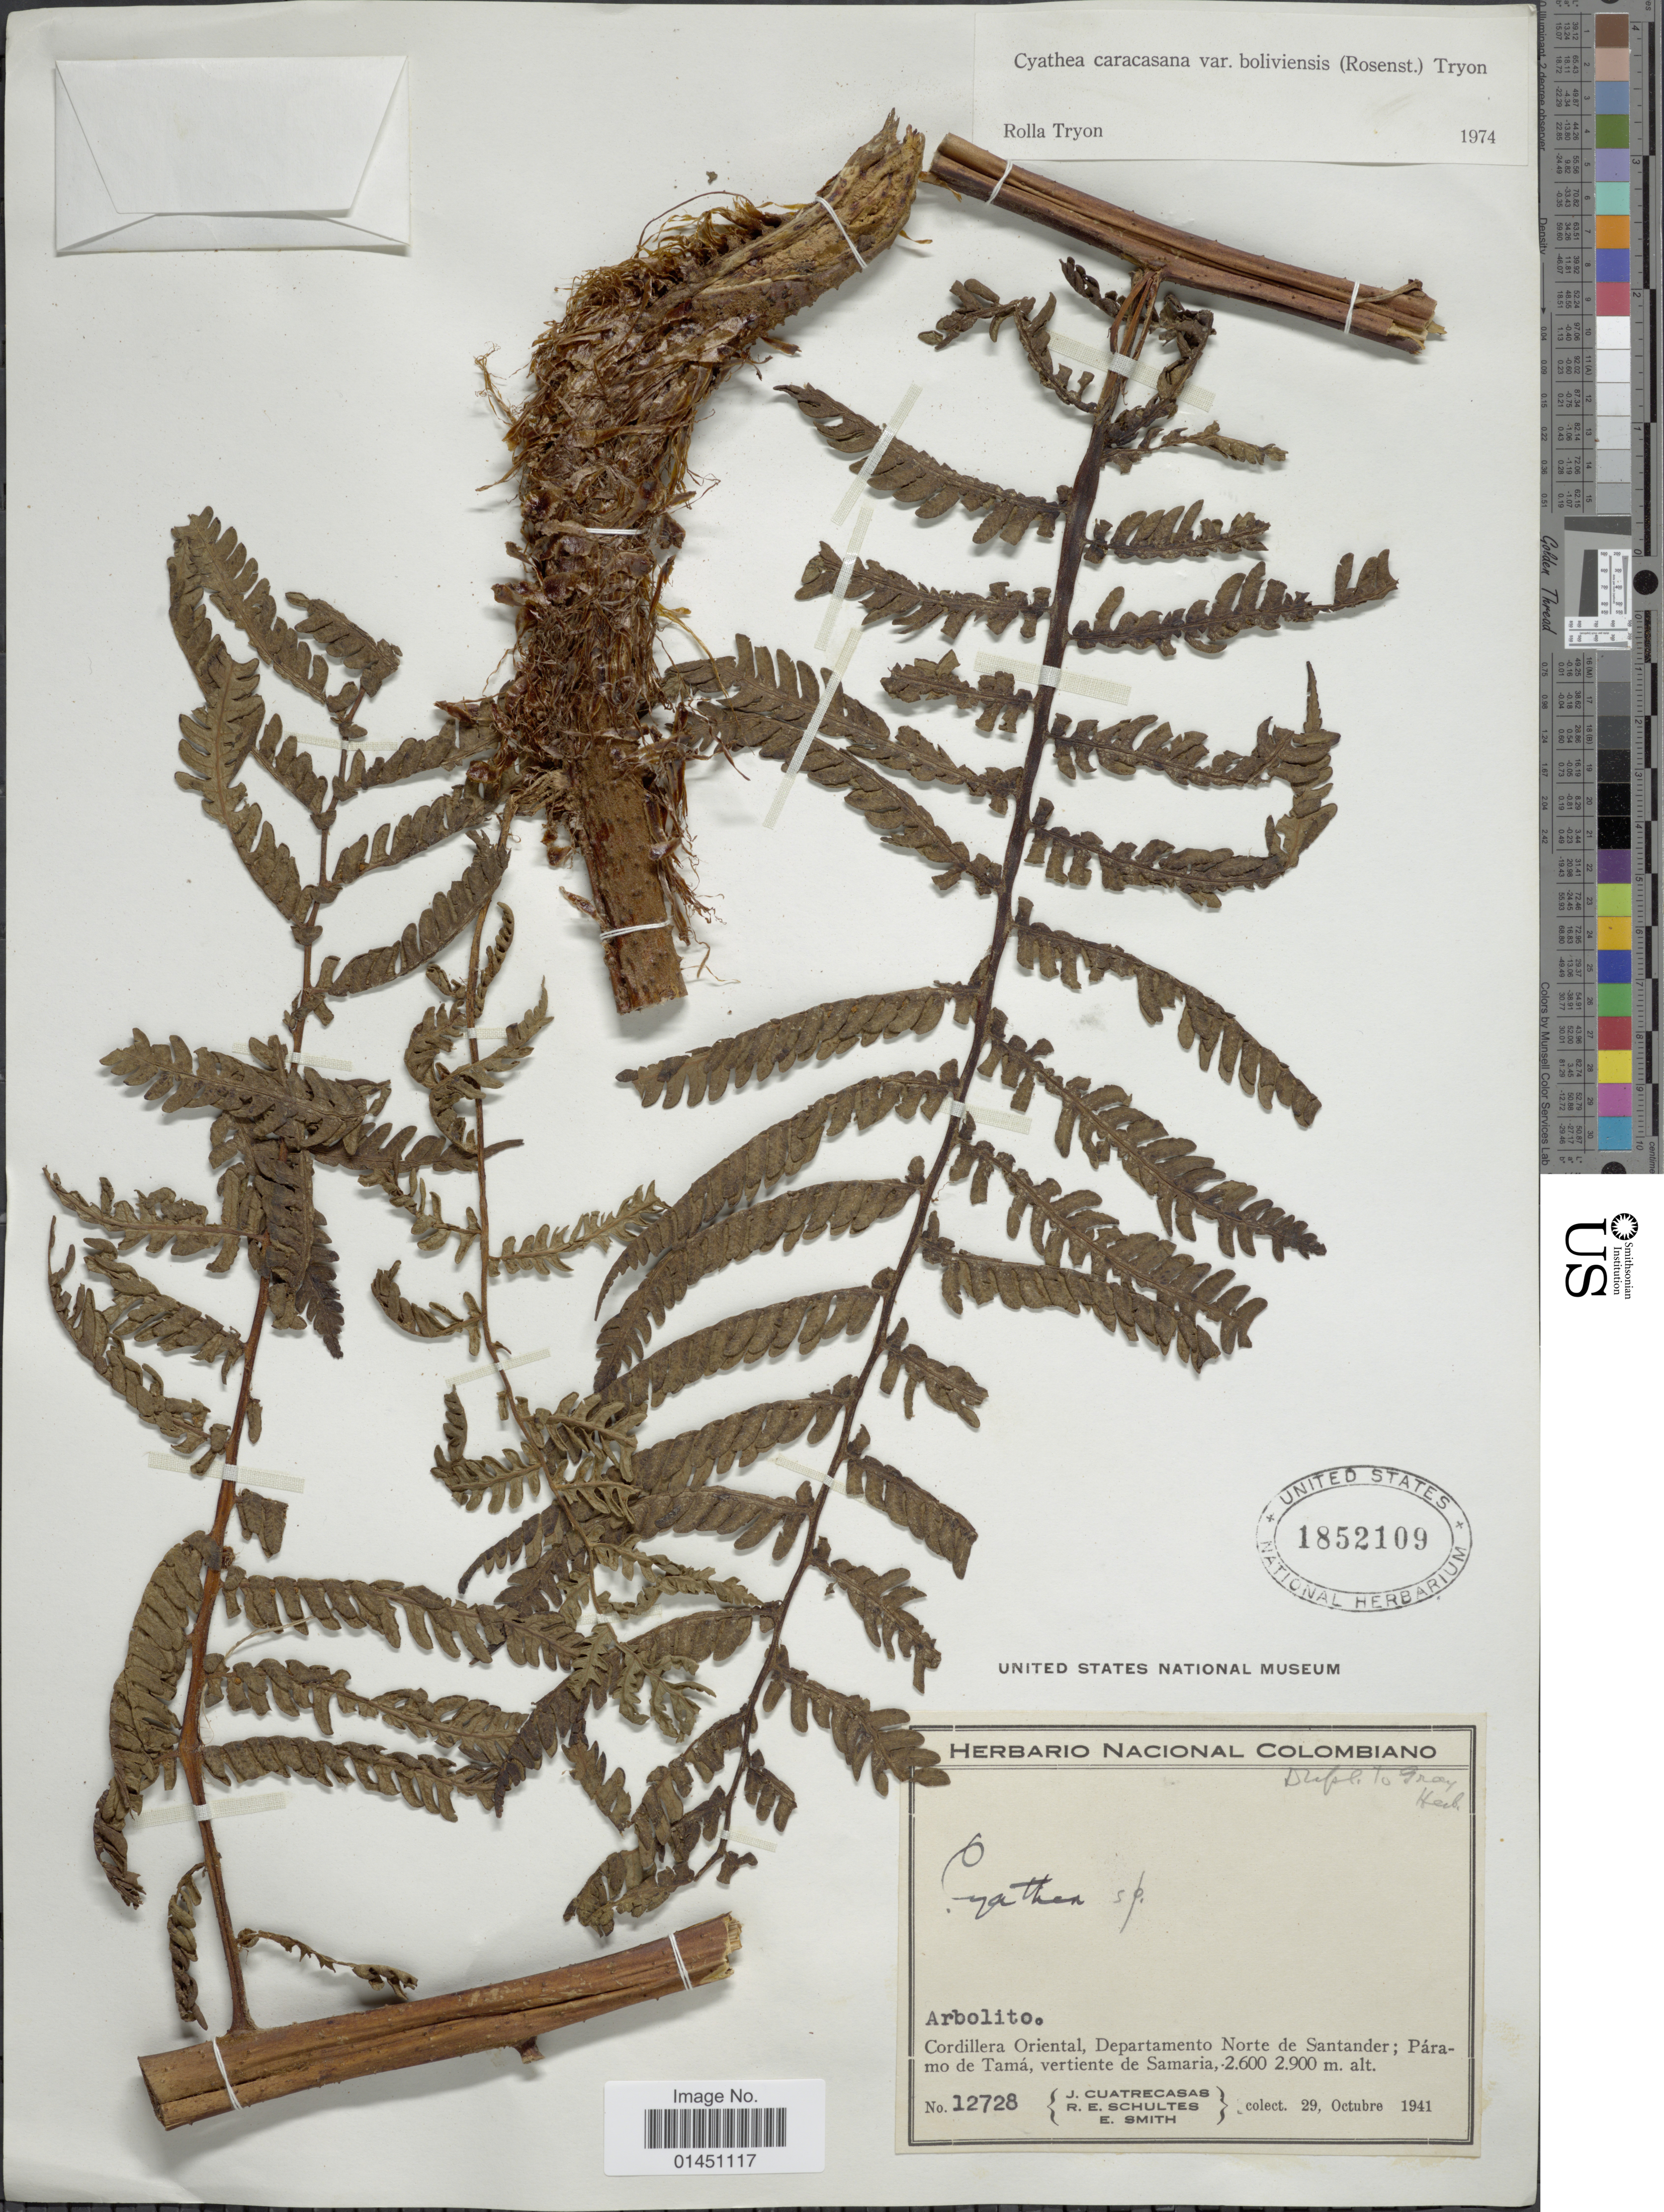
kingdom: Plantae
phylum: Tracheophyta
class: Polypodiopsida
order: Cyatheales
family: Cyatheaceae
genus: Cyathea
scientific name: Cyathea caracasana var. boliviensis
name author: (Rosenst.) R.M. Tryon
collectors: J. Cuatrecasas, R. E. Schultes & E. Smith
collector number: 12728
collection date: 1941-10-29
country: Colombia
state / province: Norte de Santander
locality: Cordillera Oriental; Paramo de Tama, vertiente de Samaria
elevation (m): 2600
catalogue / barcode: US 1852109